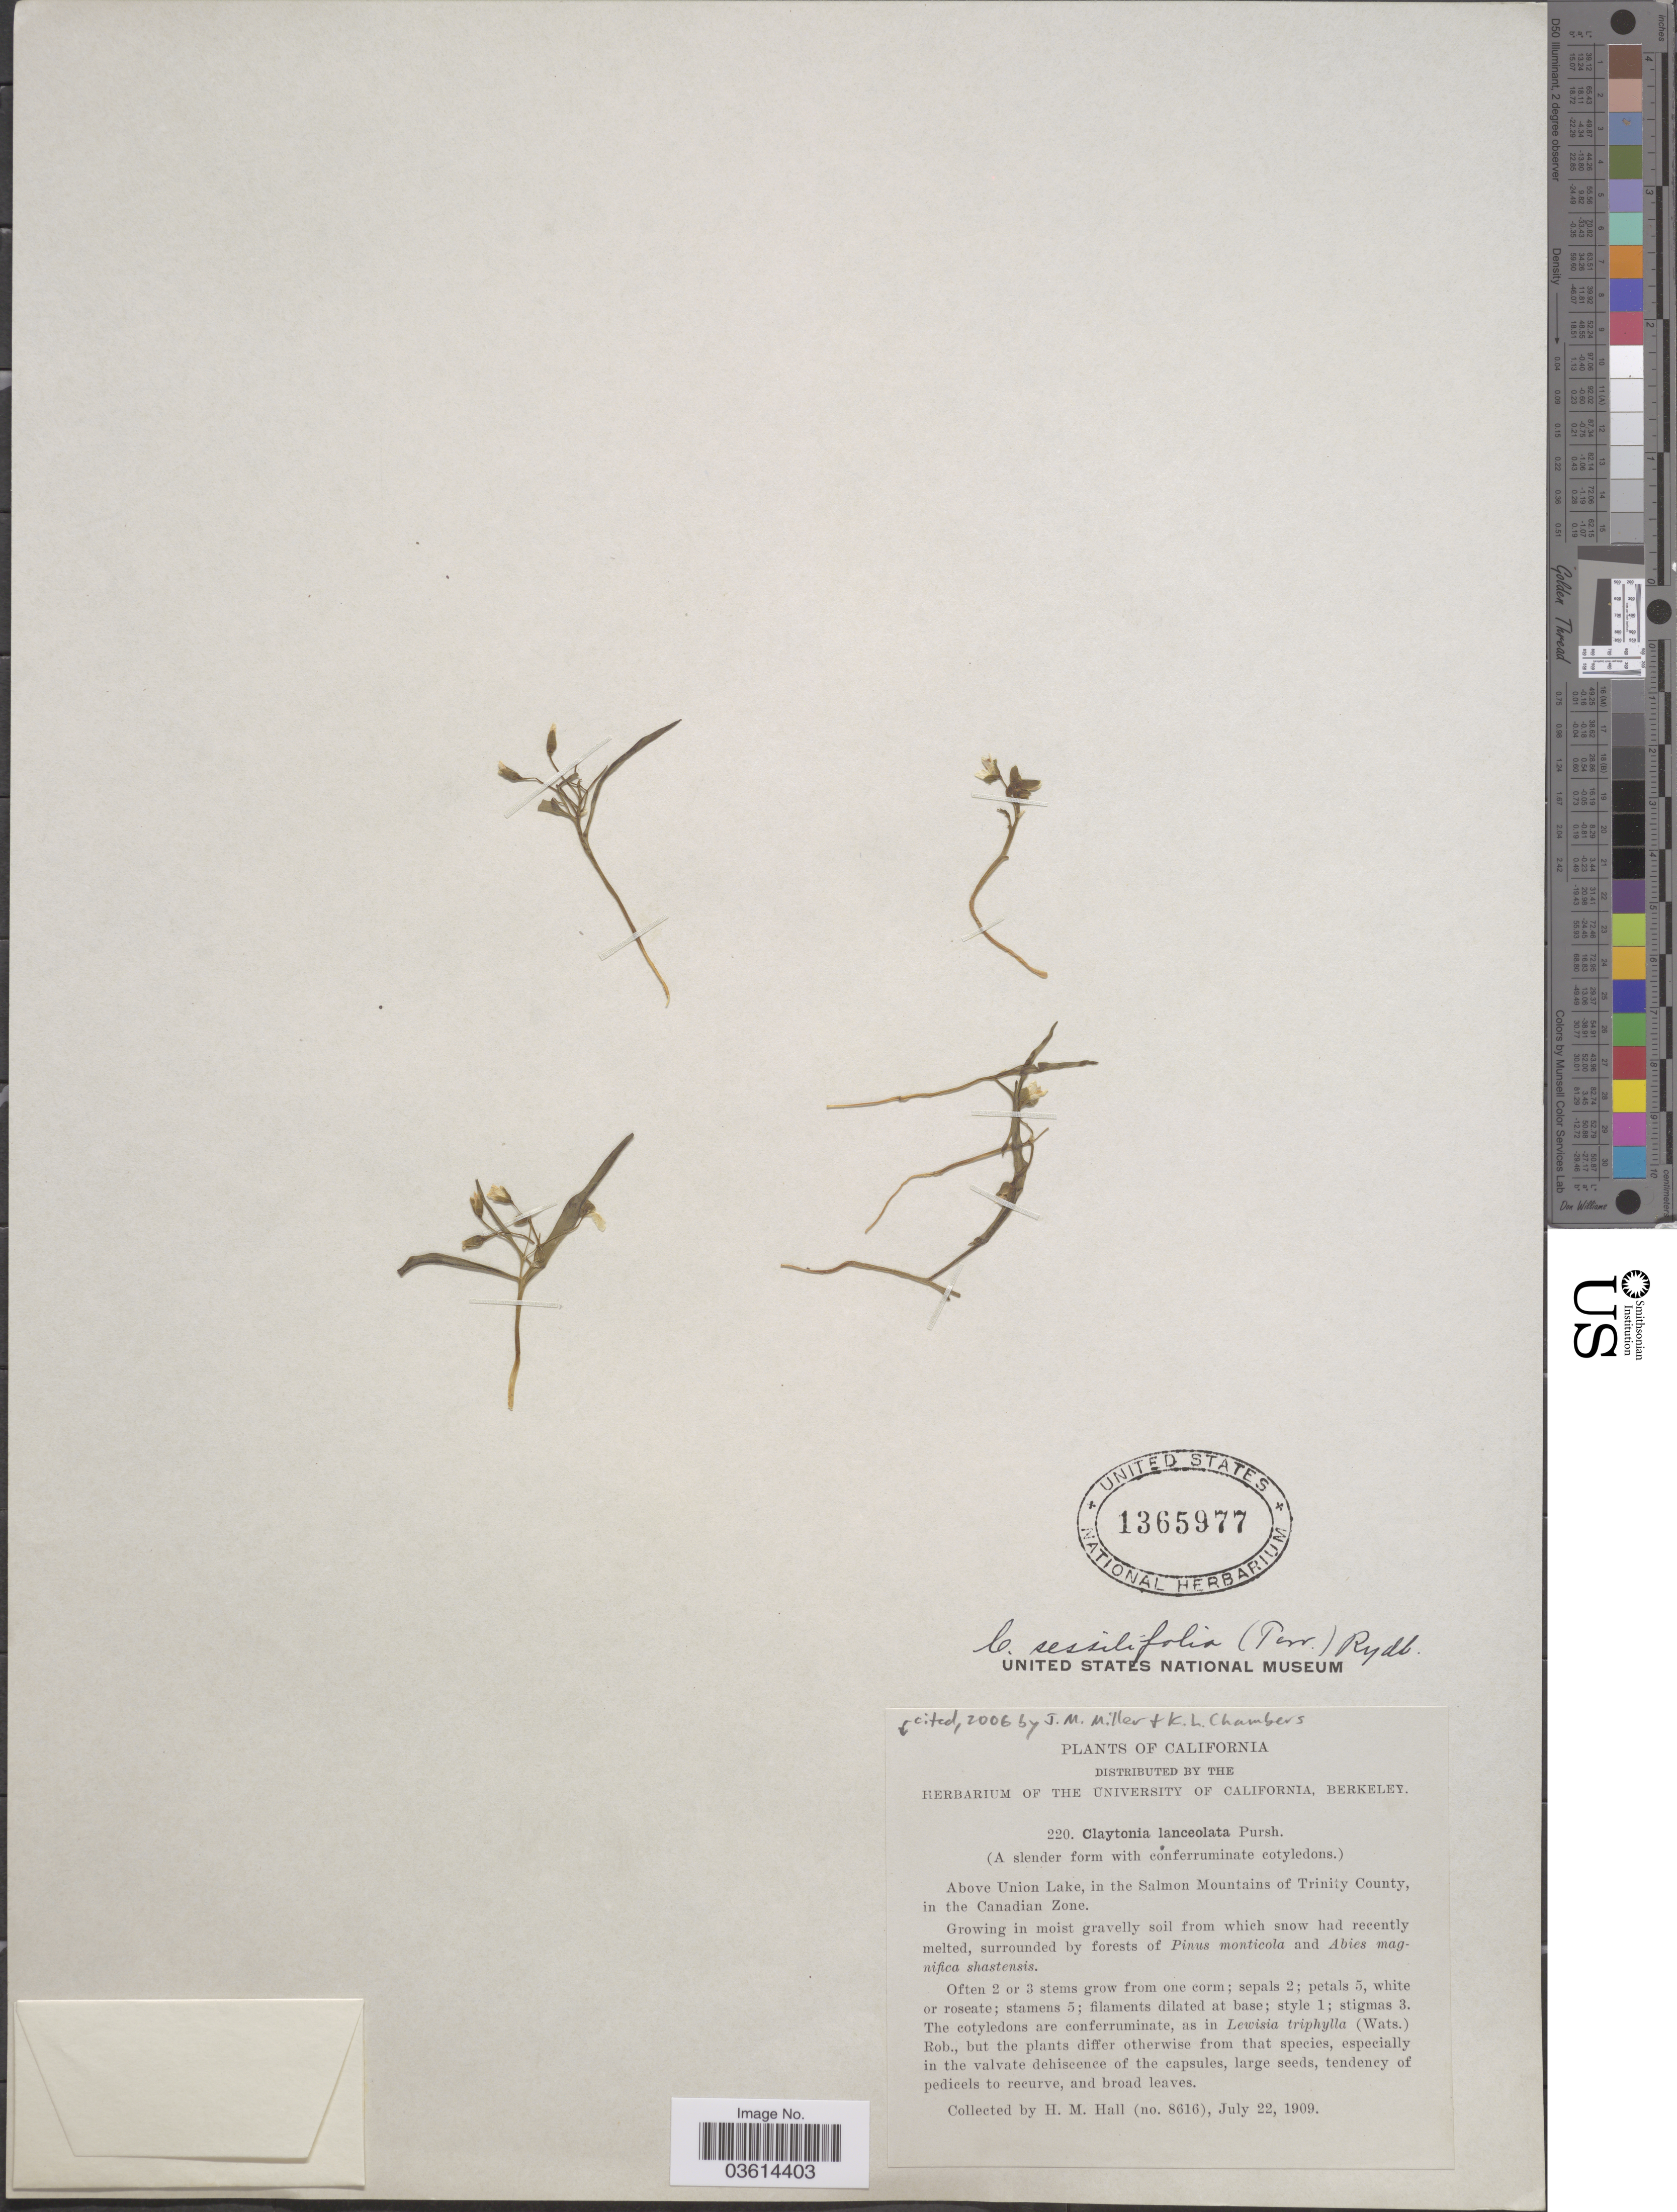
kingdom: Plantae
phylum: Tracheophyta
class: Magnoliopsida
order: Caryophyllales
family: Montiaceae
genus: Claytonia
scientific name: Claytonia lanceolata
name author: Pursh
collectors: H. M. Hall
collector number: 8616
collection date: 1909-07-22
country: United States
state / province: California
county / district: Trinity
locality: Above Union Lake, in the Salmon Mountains of Trinity County, in the Canadian Zone.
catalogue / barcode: US 1365977